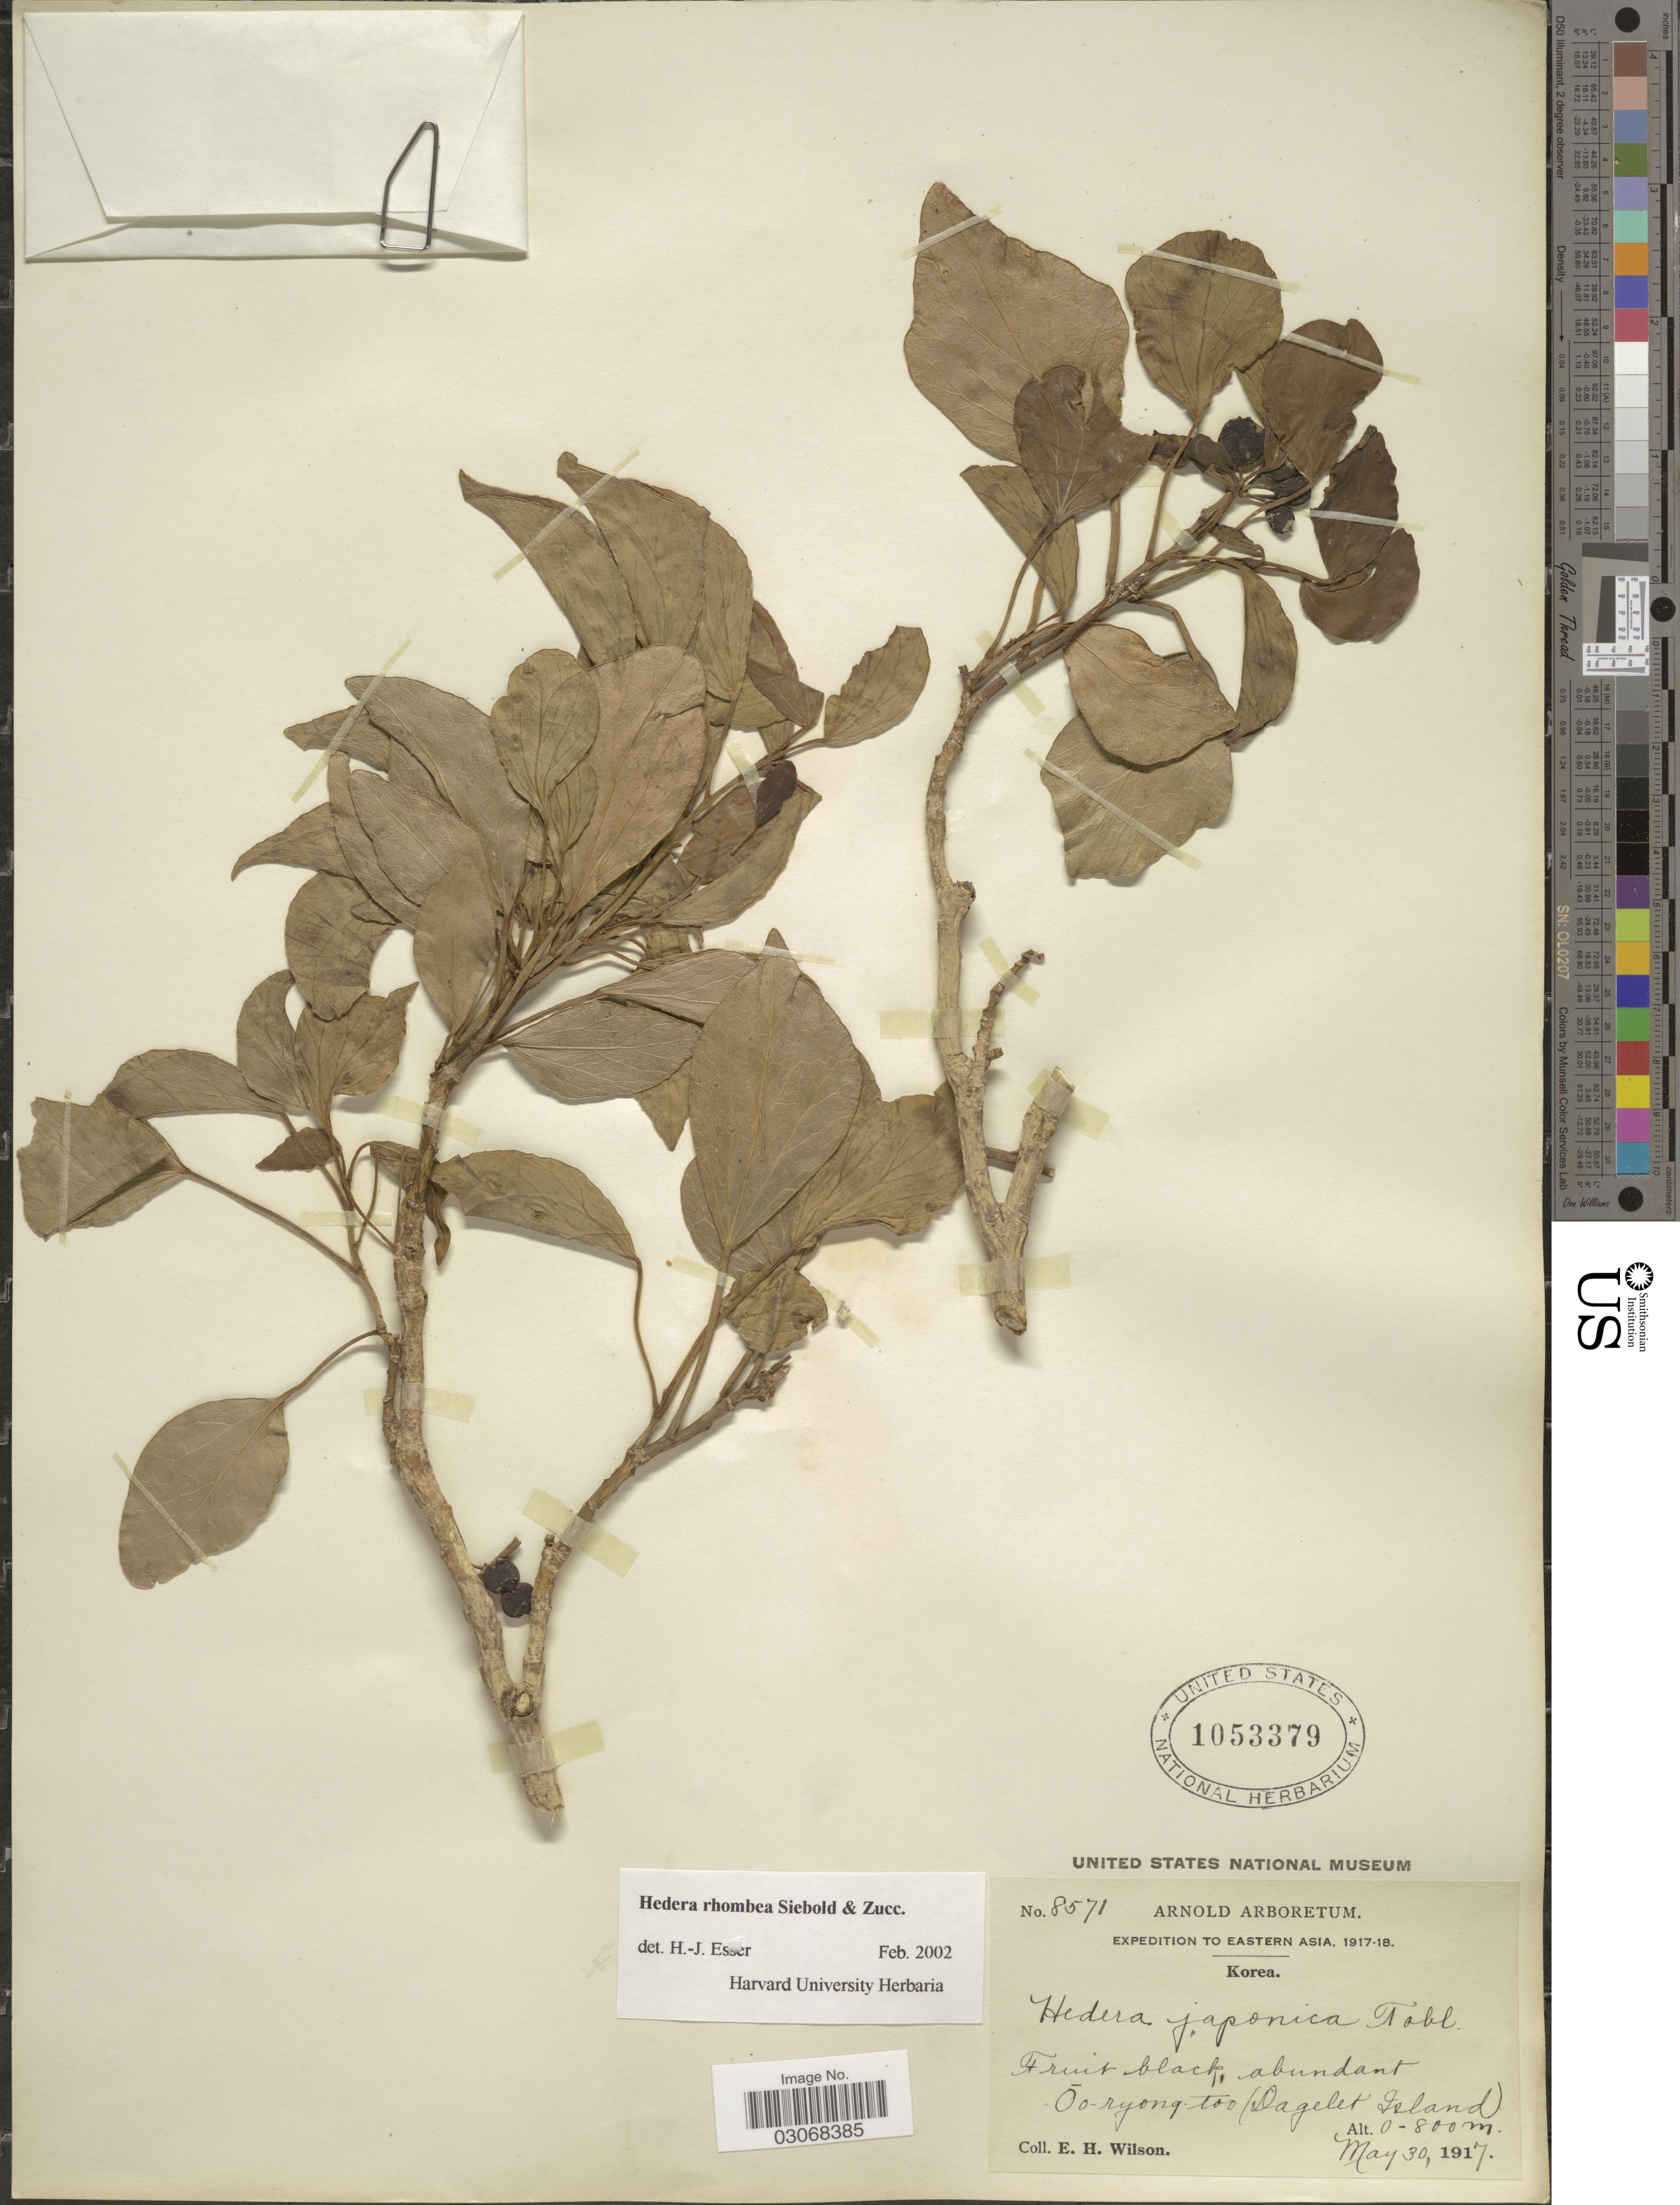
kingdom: Plantae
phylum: Tracheophyta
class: Magnoliopsida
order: Apiales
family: Araliaceae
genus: Hedera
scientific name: Hedera rhombea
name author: (Miq.) Bean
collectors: E. Wilson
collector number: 8571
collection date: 1917-05-30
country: South Korea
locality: Eastern Asia. Ōo-ryong-too (Dagelet Island).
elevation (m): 0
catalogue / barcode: US 1053379